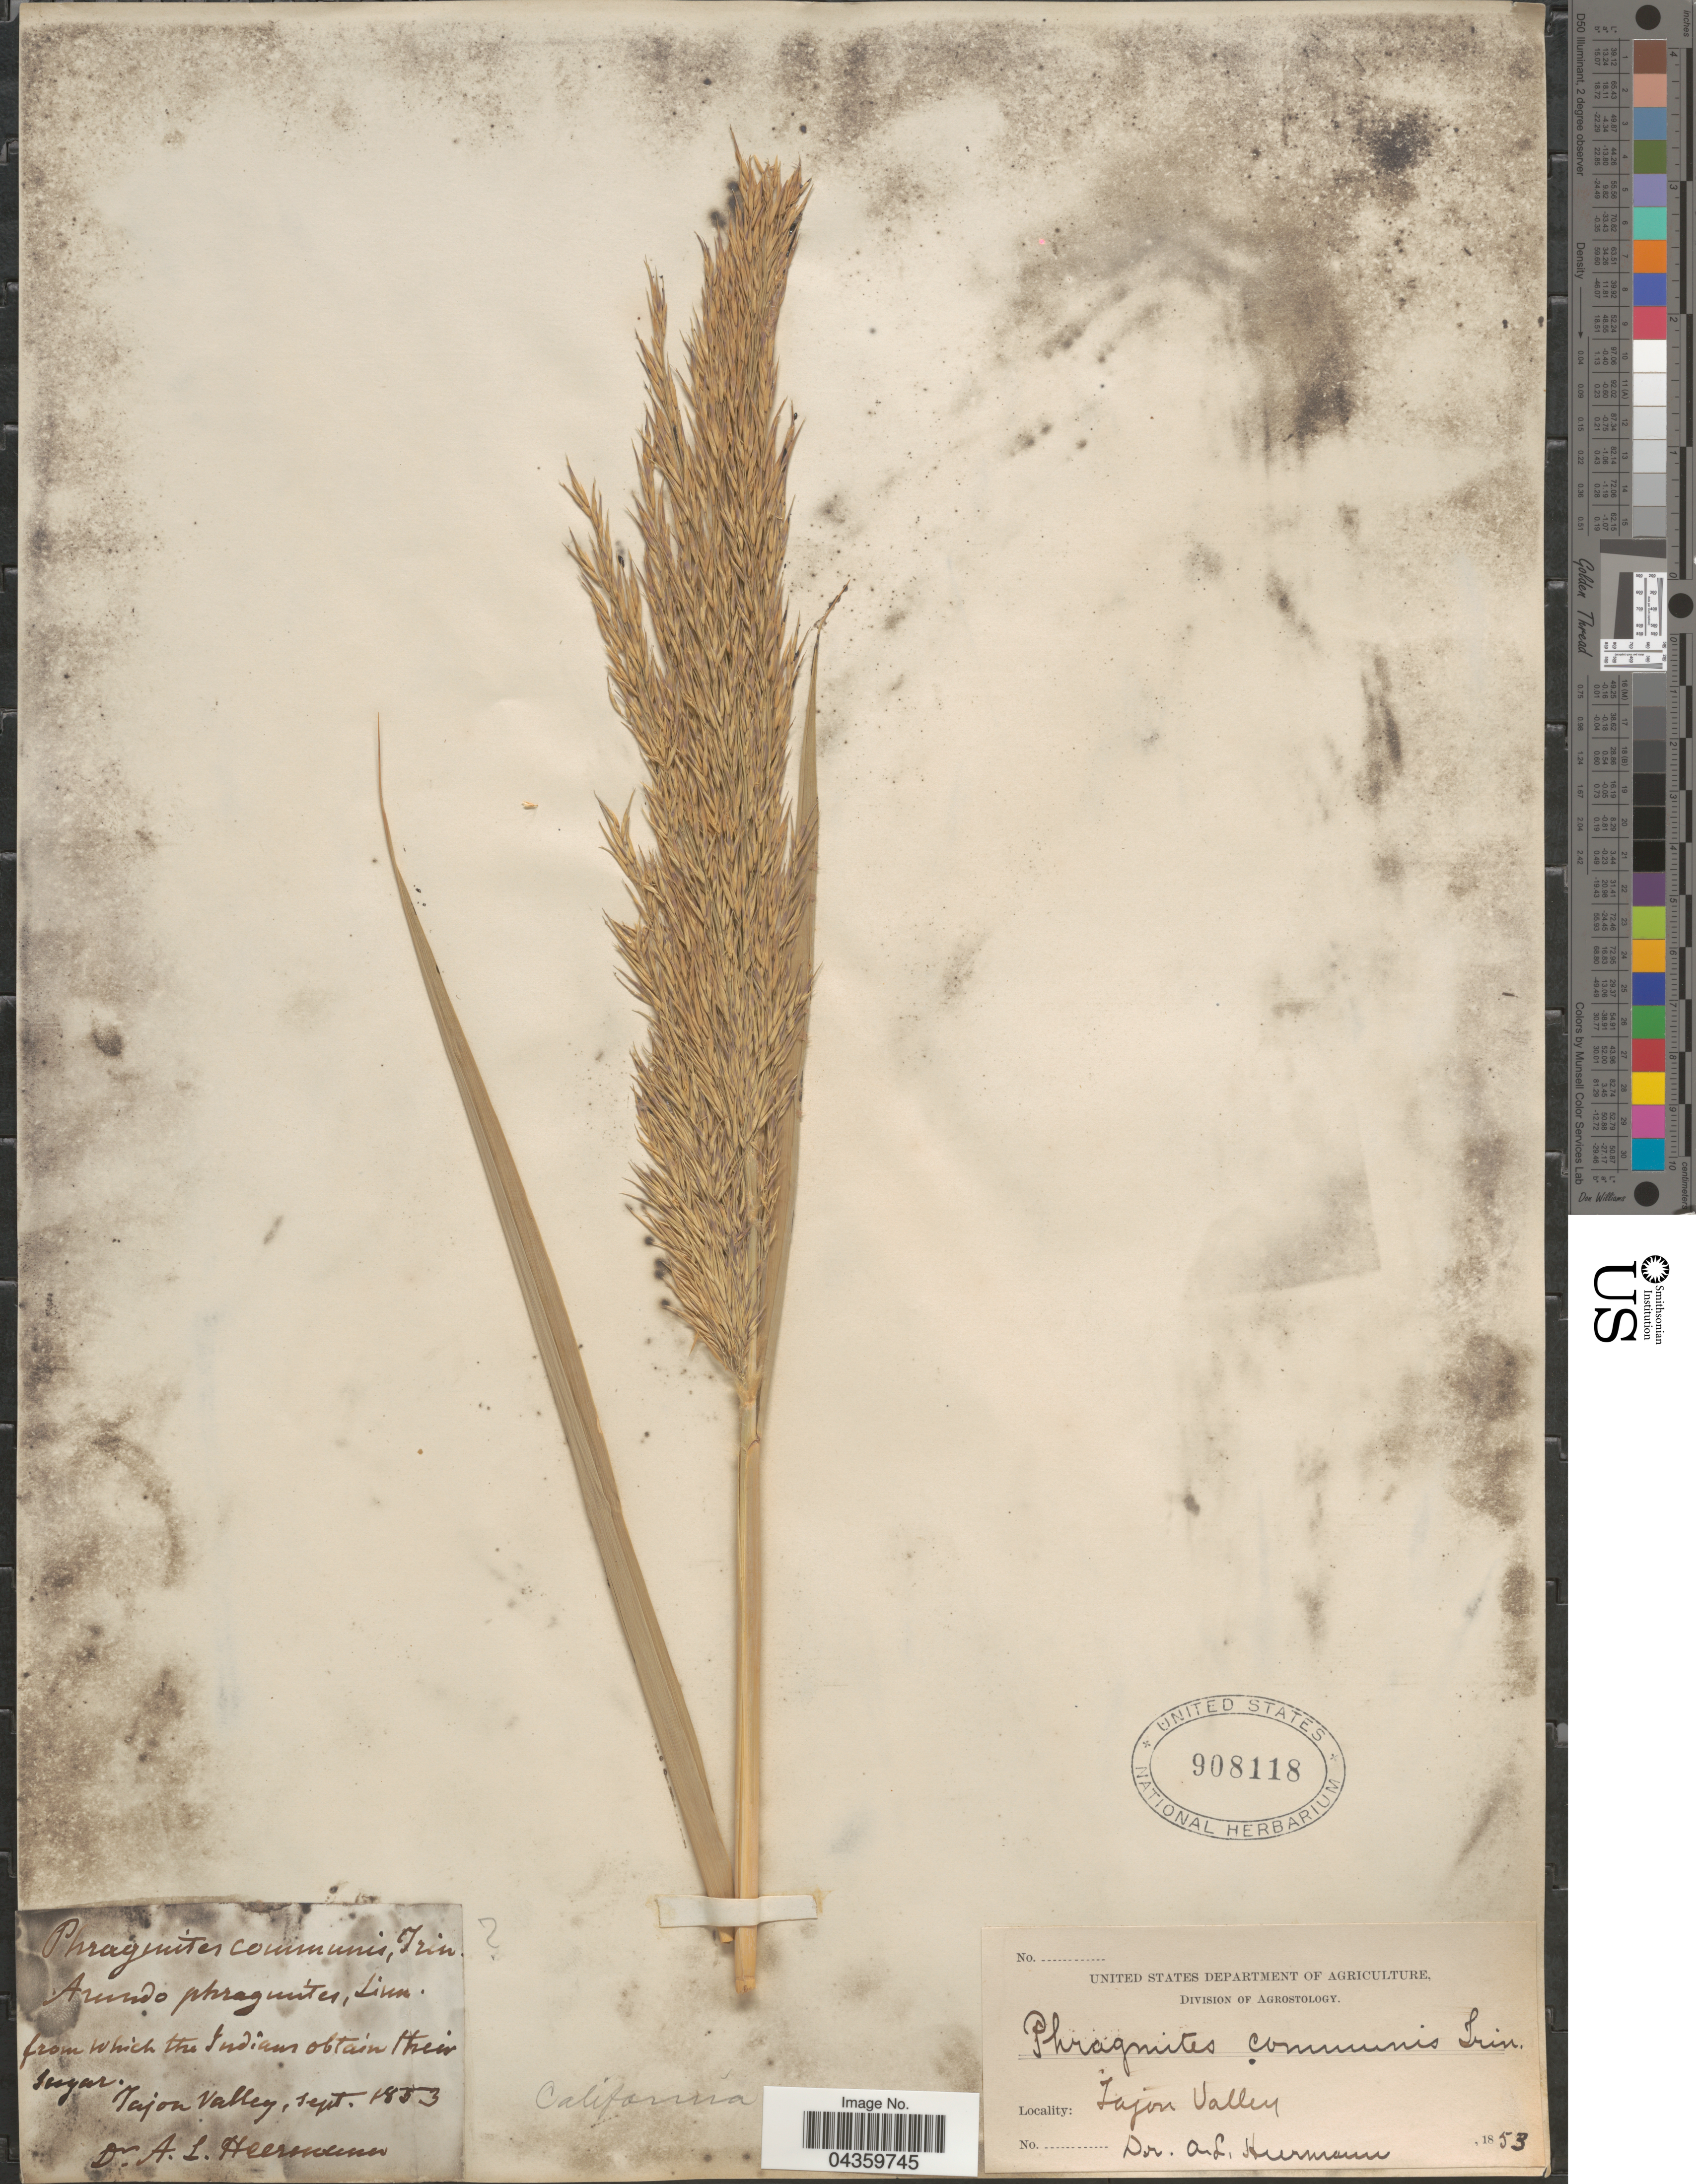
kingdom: Plantae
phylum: Tracheophyta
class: Liliopsida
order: Poales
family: Poaceae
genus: Phragmites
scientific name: Phragmites australis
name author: (Cav.) Trin. ex Steud.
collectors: A. Heermann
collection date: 1853-09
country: United States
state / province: California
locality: Tajon Valley.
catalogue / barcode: US 908118